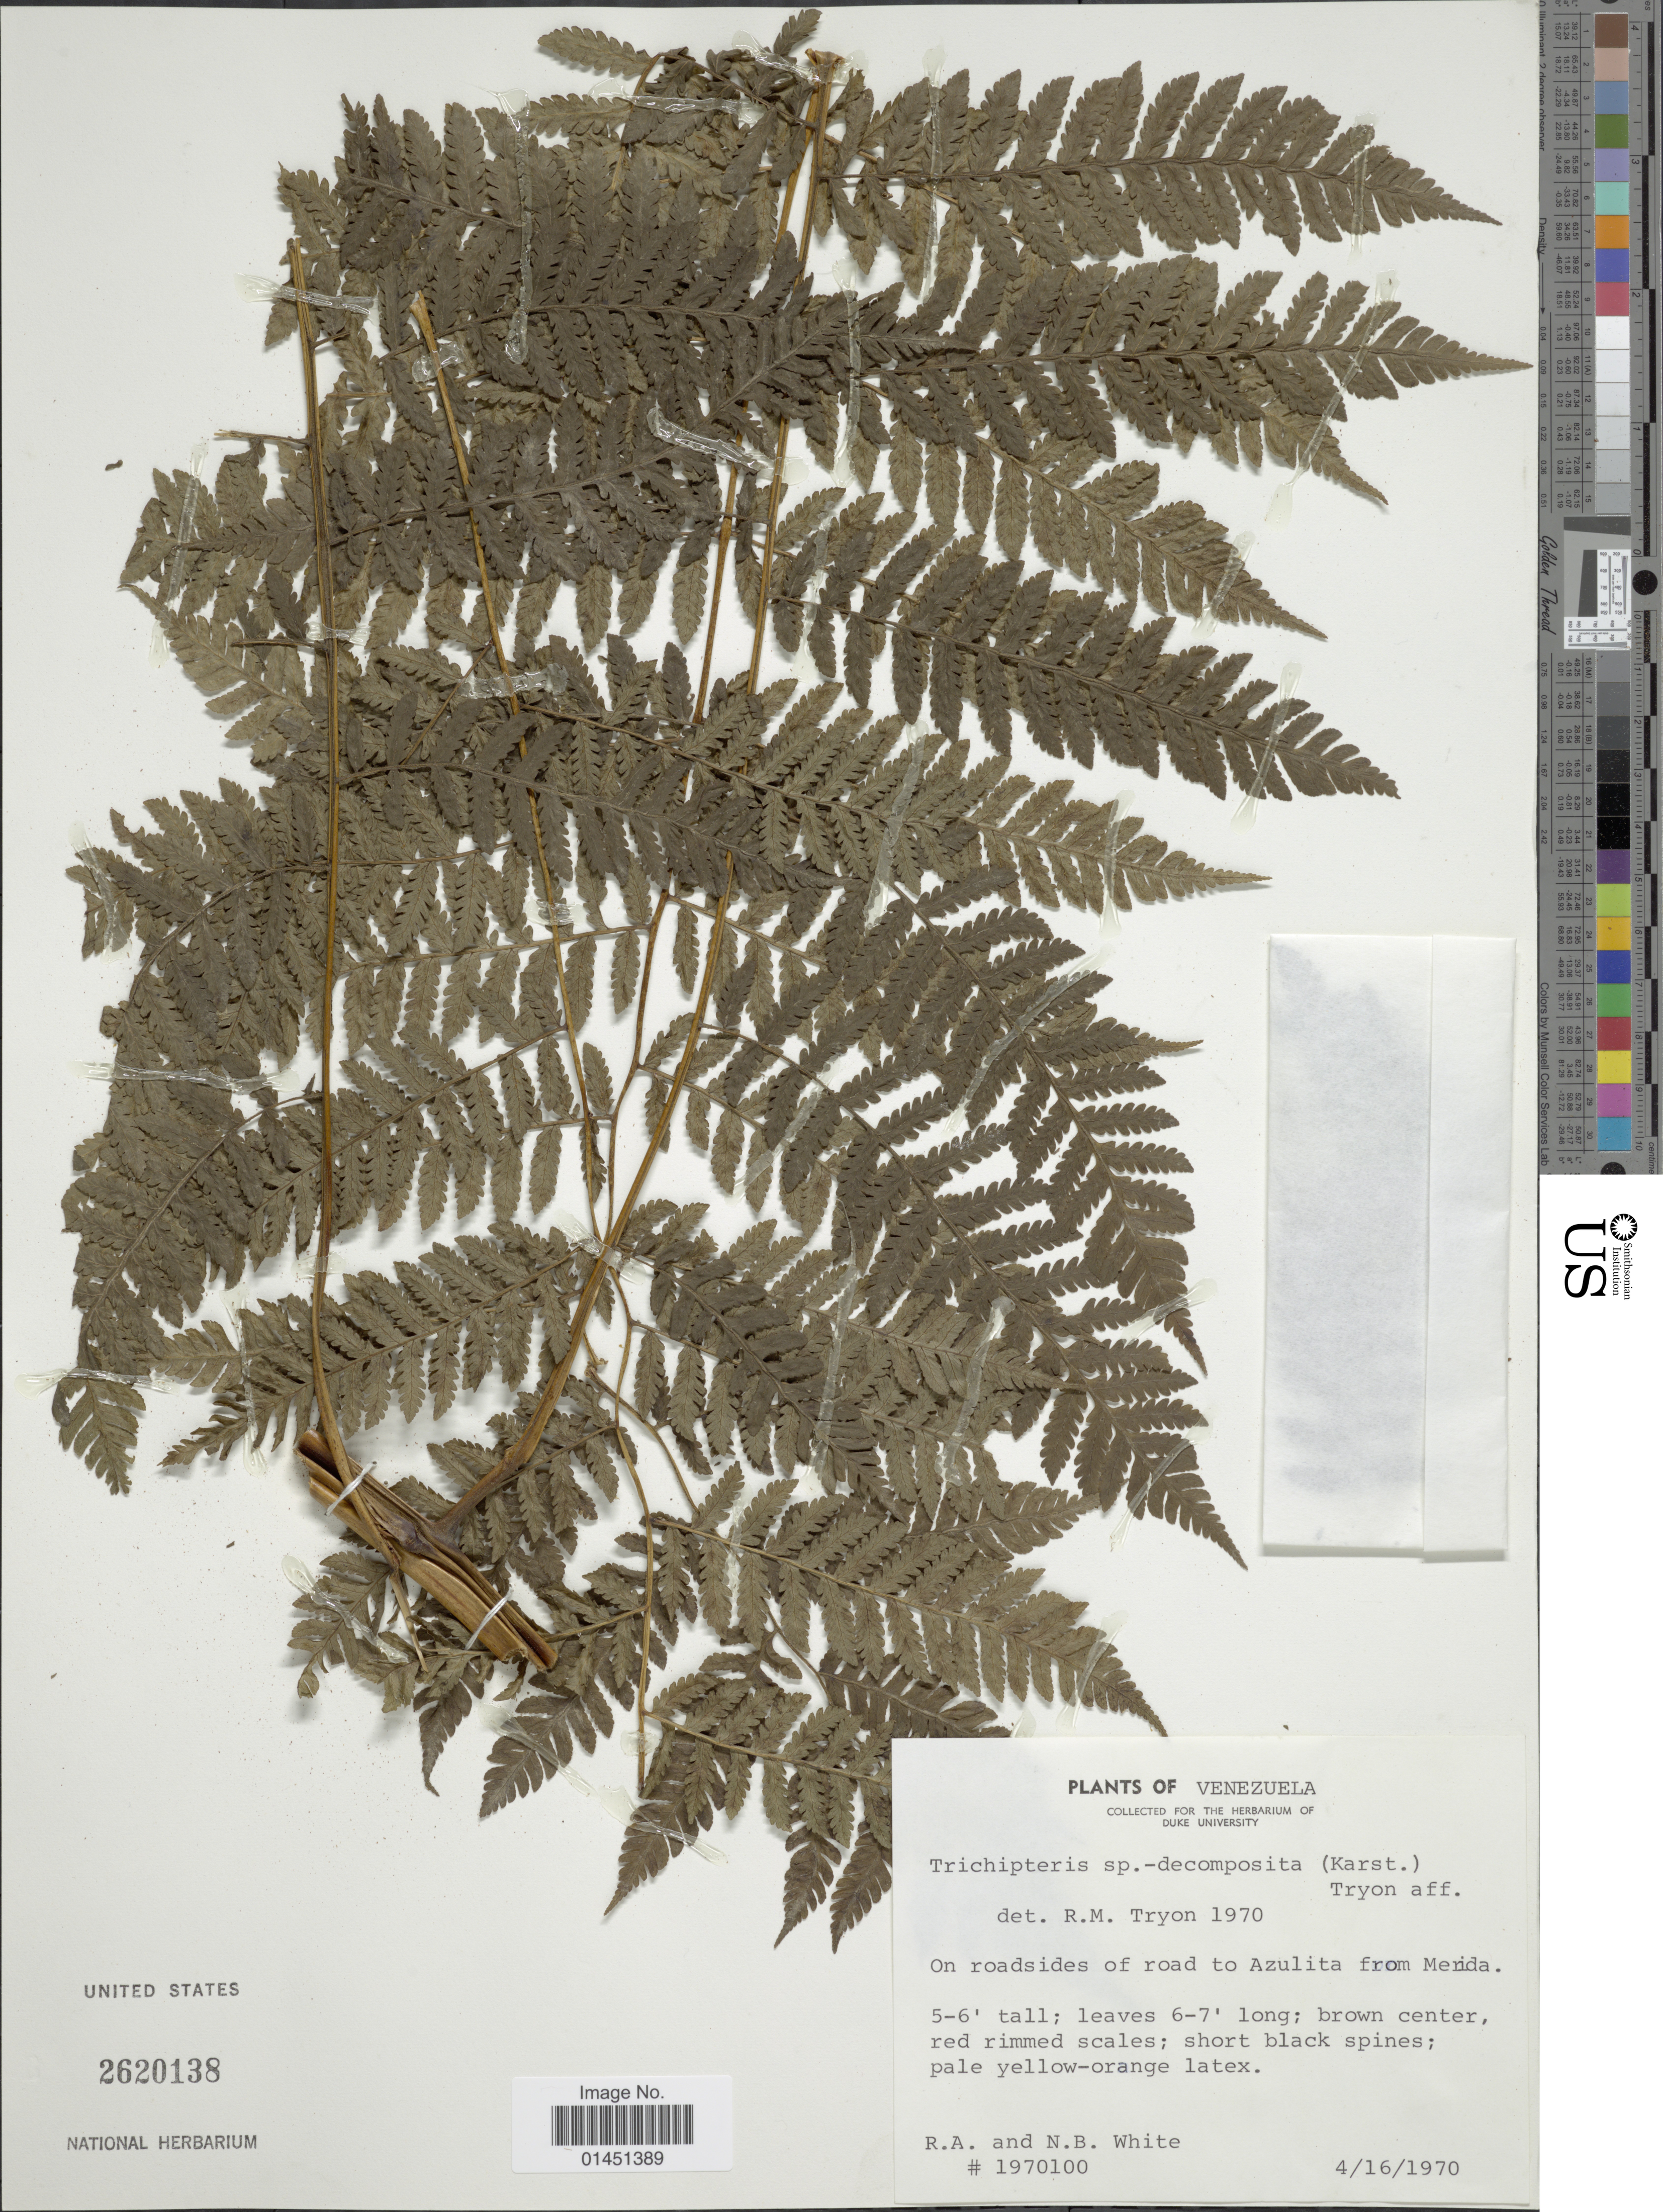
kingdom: Plantae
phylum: Tracheophyta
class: Polypodiopsida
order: Cyatheales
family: Cyatheaceae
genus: Cyathea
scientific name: Cyathea decomposita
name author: (H. Karst.) Domin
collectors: R. A. White & N. White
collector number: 1970100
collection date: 1970-04-16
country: Venezuela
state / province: Mérida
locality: On roadsides of road to Azulita from Merida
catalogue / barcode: US 2620138